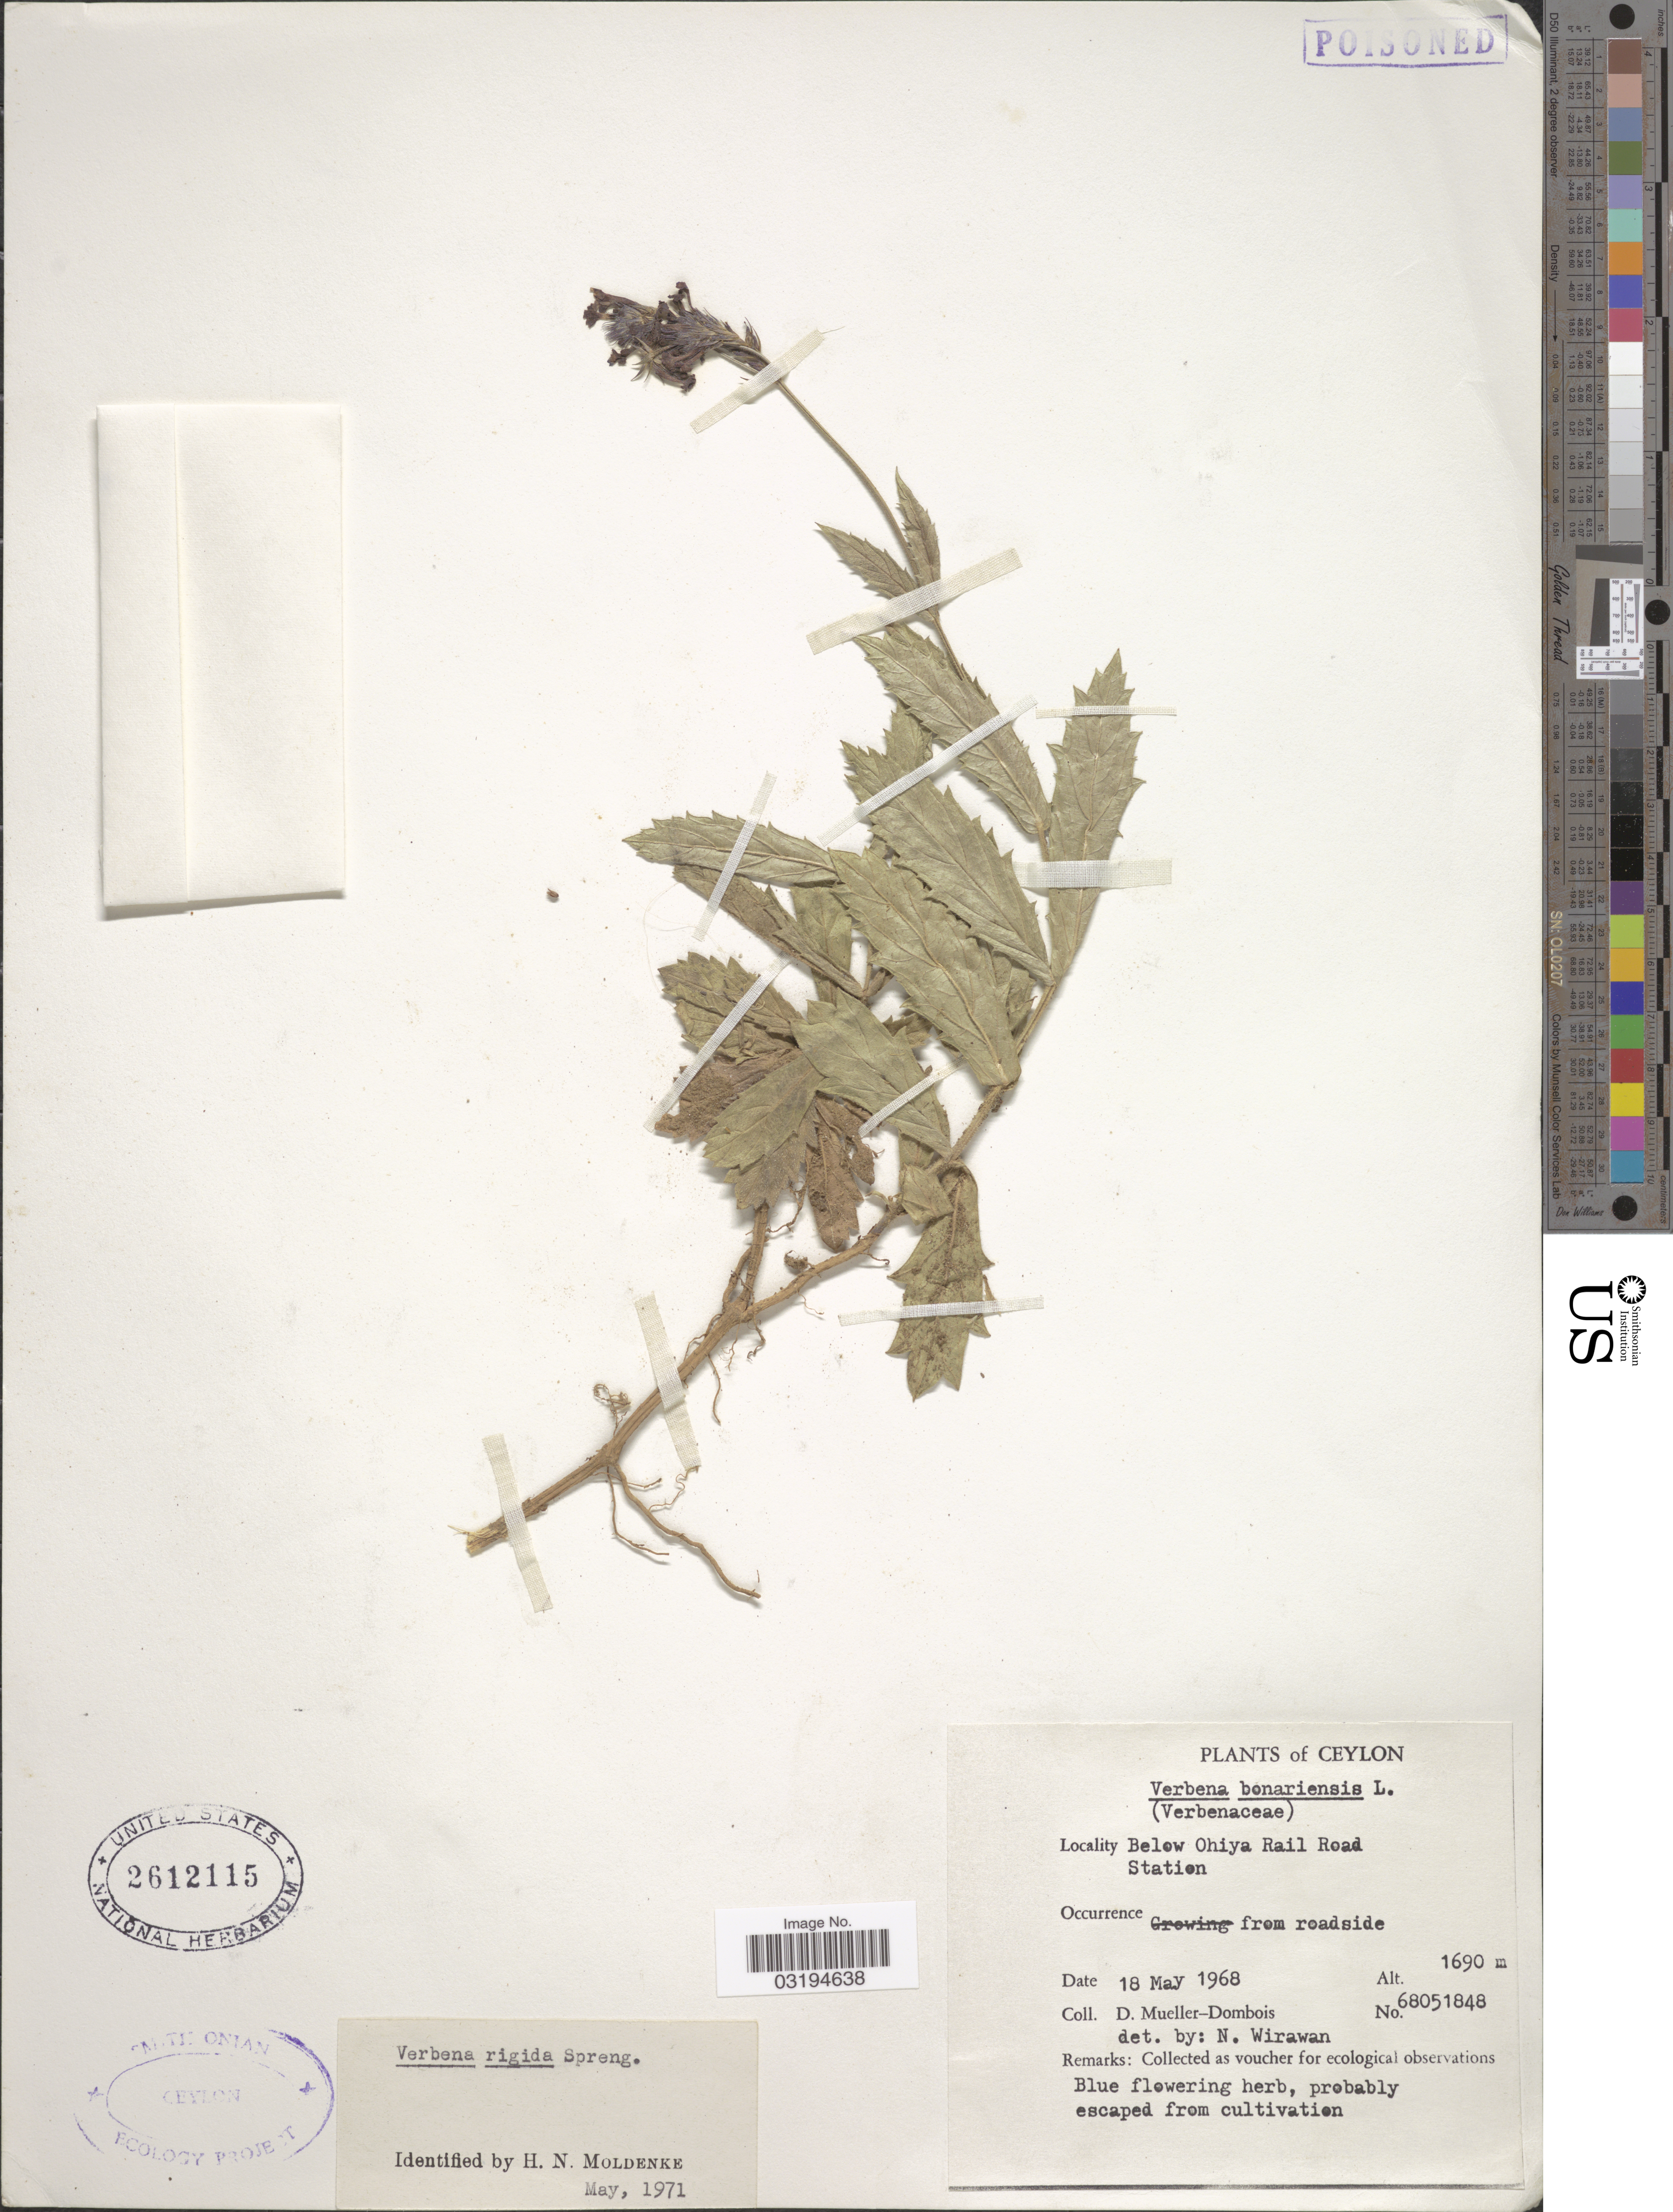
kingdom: Plantae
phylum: Tracheophyta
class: Magnoliopsida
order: Lamiales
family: Verbenaceae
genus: Verbena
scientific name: Verbena rigida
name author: Spreng.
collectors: D. Mueller-Dombois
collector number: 68051848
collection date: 1968-05-18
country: Sri Lanka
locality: Ceylon. Below Ohiya Rail Road Station.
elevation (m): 1690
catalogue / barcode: US 2612115